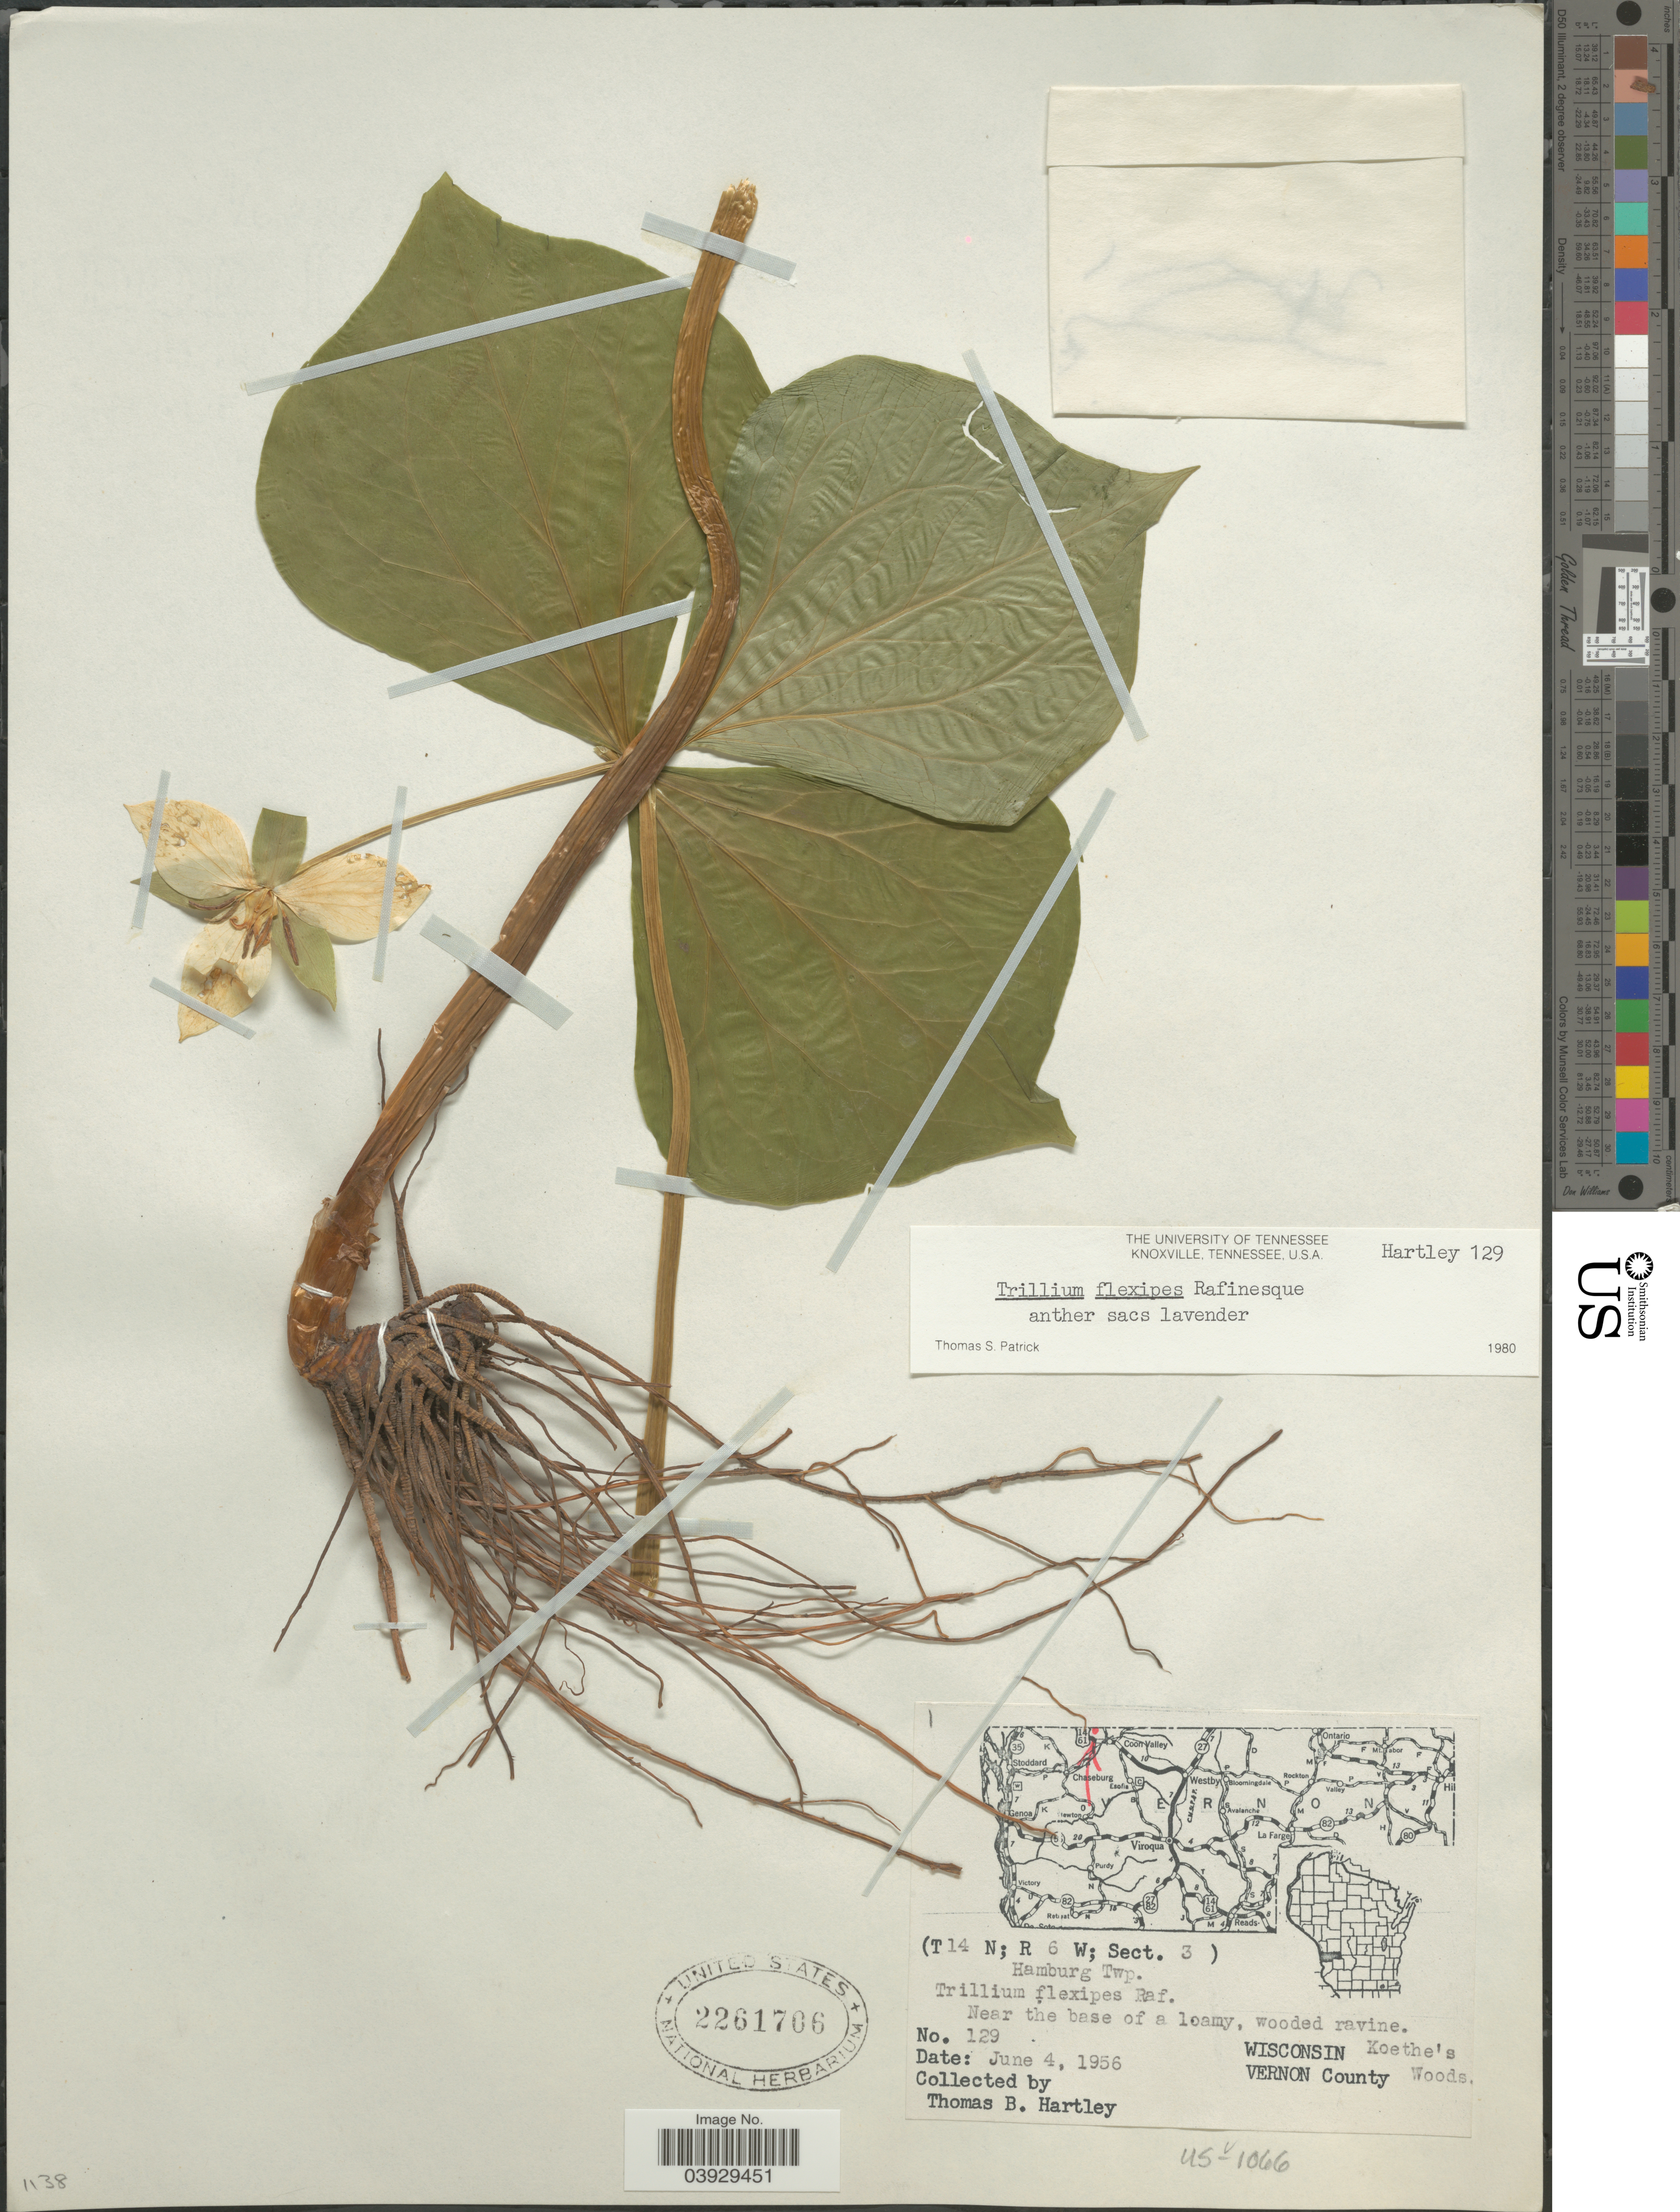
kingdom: Plantae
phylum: Tracheophyta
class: Liliopsida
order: Liliales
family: Melanthiaceae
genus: Trillium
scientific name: Trillium flexipes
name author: Raf.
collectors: T. Hartley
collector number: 129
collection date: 1956-06-04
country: United States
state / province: Wisconsin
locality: (T 14 N; R 6 W; Sect. 3) Hamburg Twp. Koethe's Woods. Vernon County.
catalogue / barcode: US 2261706